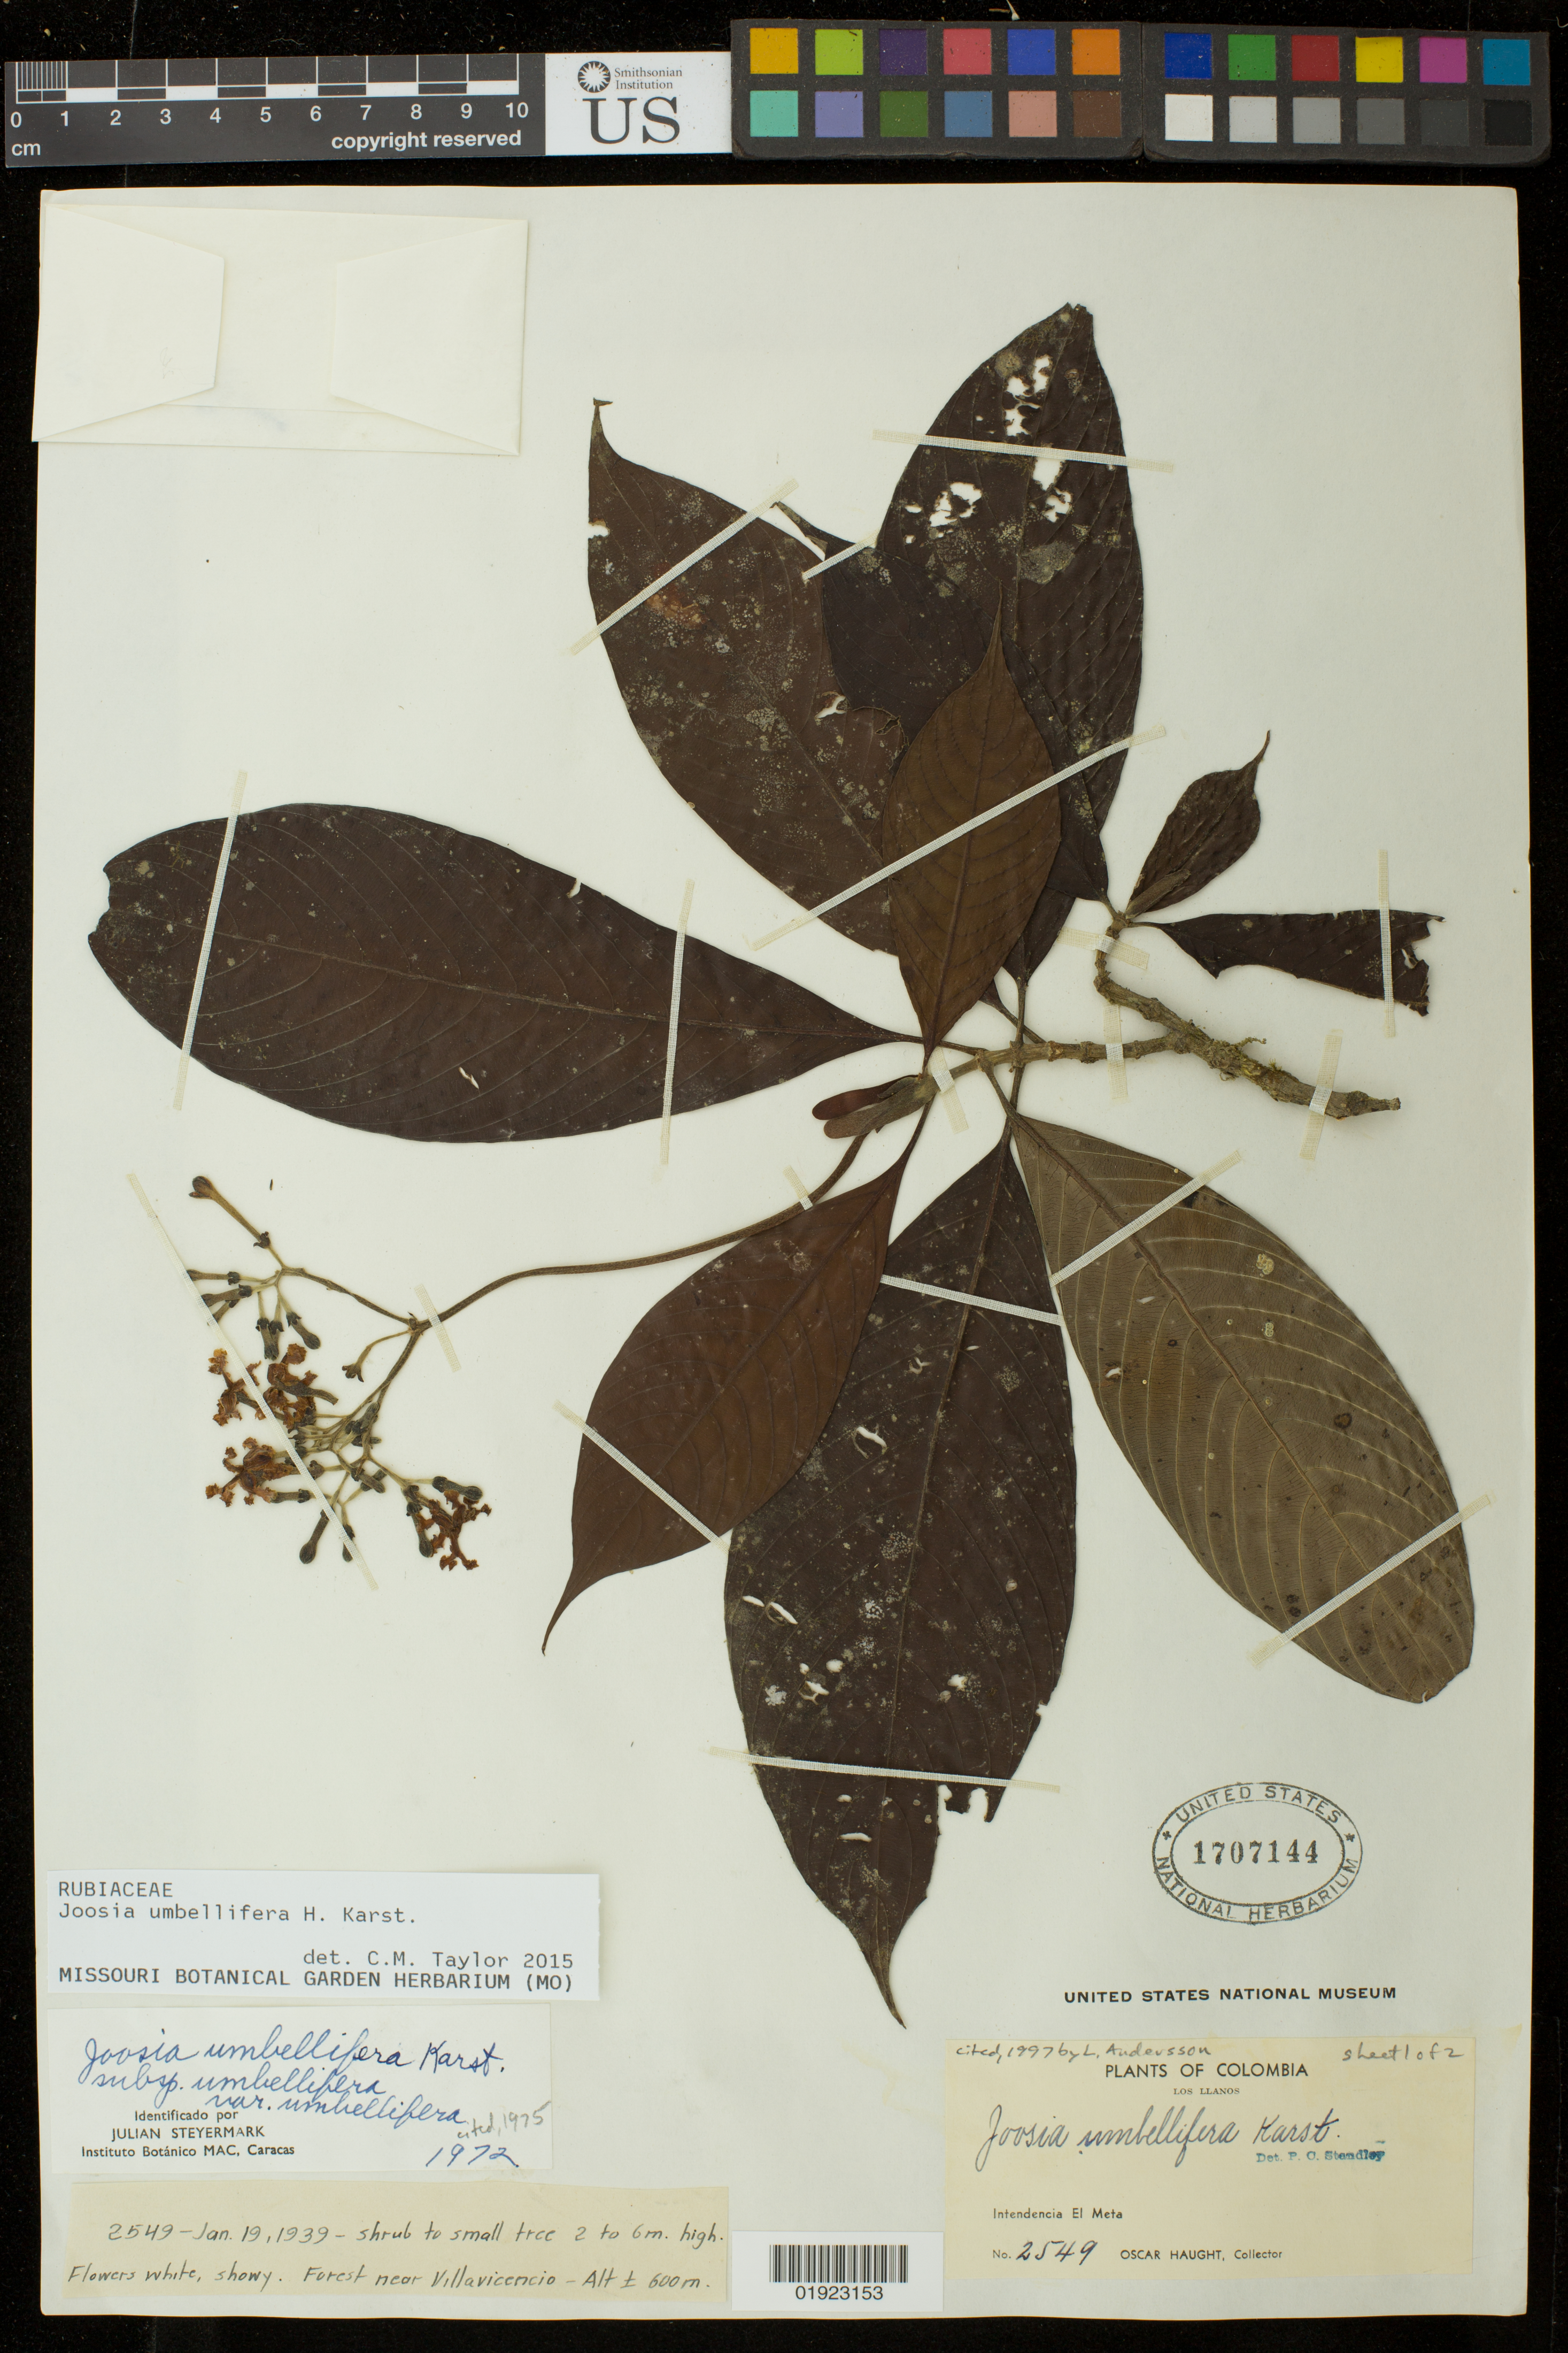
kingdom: Plantae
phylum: Tracheophyta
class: Magnoliopsida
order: Gentianales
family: Rubiaceae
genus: Joosia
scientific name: Joosia umbellifera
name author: H. Karst.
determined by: Taylor, Charlotte M.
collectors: O. L. Haught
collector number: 2549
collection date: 1939-01-19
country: Colombia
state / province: Meta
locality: Los Llanos. Forest near Villavicencia.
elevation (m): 600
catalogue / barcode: US 1707144